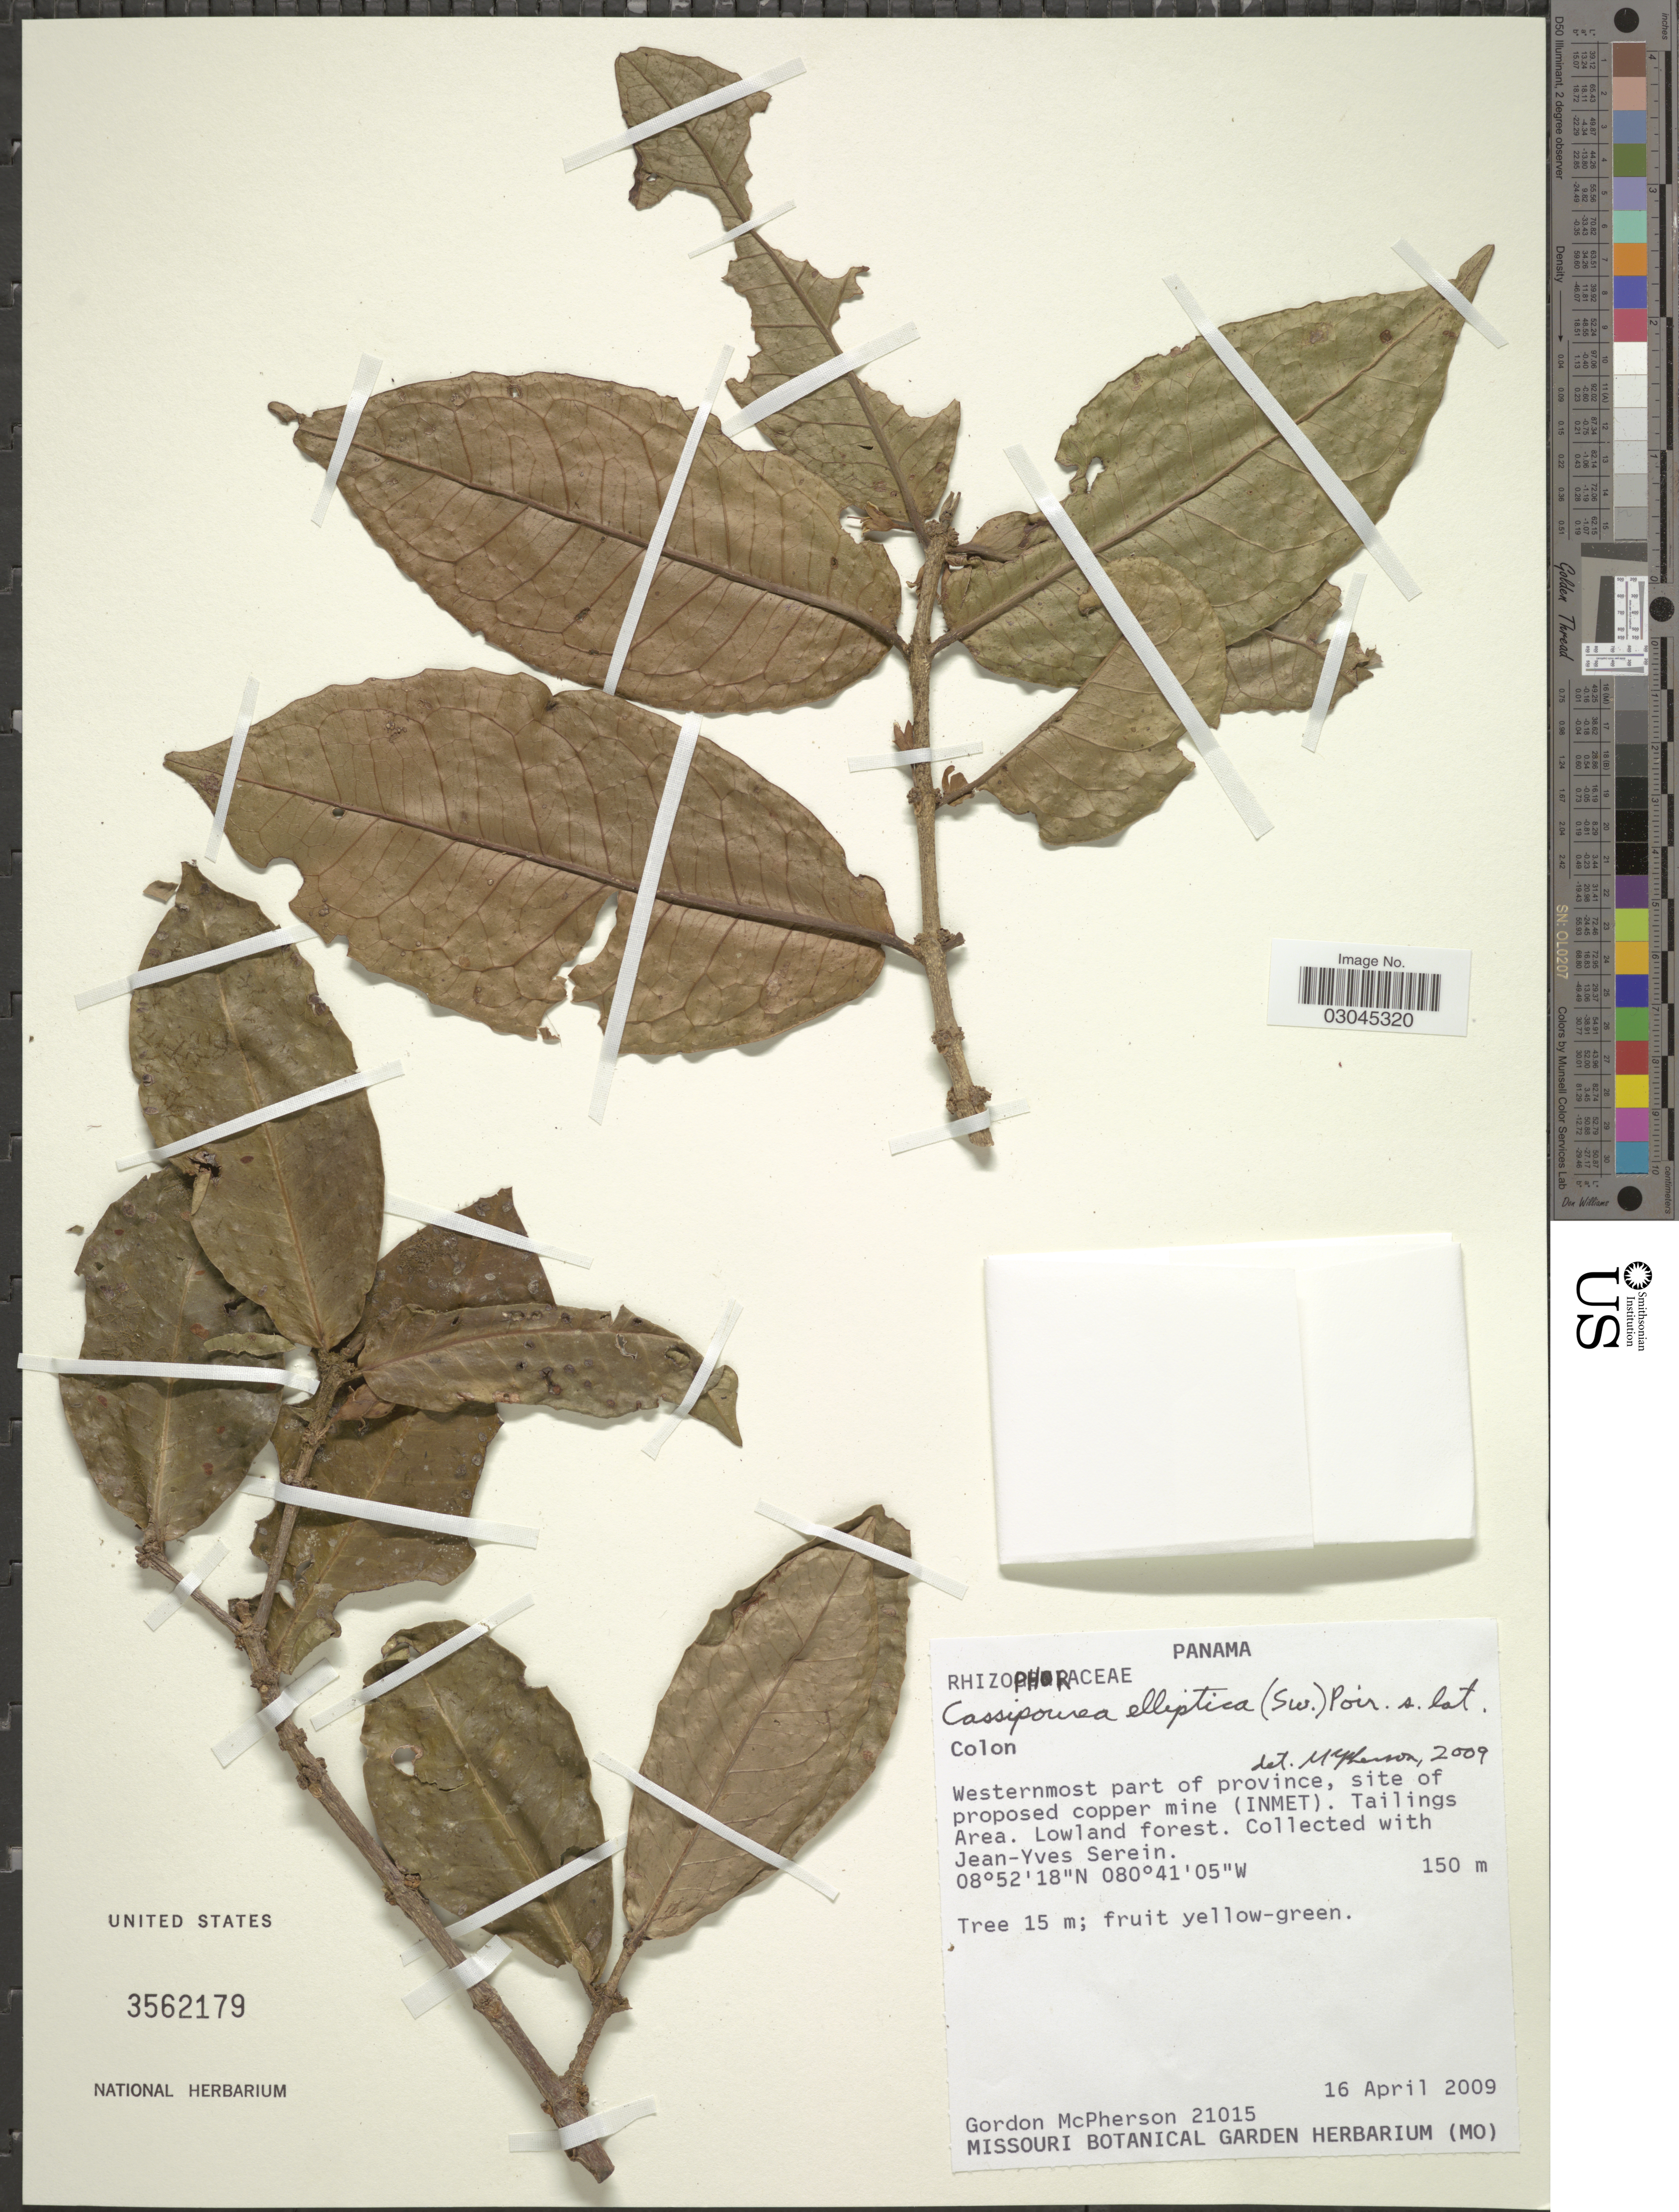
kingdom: Plantae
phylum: Tracheophyta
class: Magnoliopsida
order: Malpighiales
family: Rhizophoraceae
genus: Cassipourea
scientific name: Cassipourea elliptica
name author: (Sw.) Poir.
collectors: G. McPherson & J. Serein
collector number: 21015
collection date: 2009-04-16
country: Panama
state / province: Colón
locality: Westernmost part of province, site of proposed copper mine (INMET). Tailings Area.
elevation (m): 150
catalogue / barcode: US 3562179